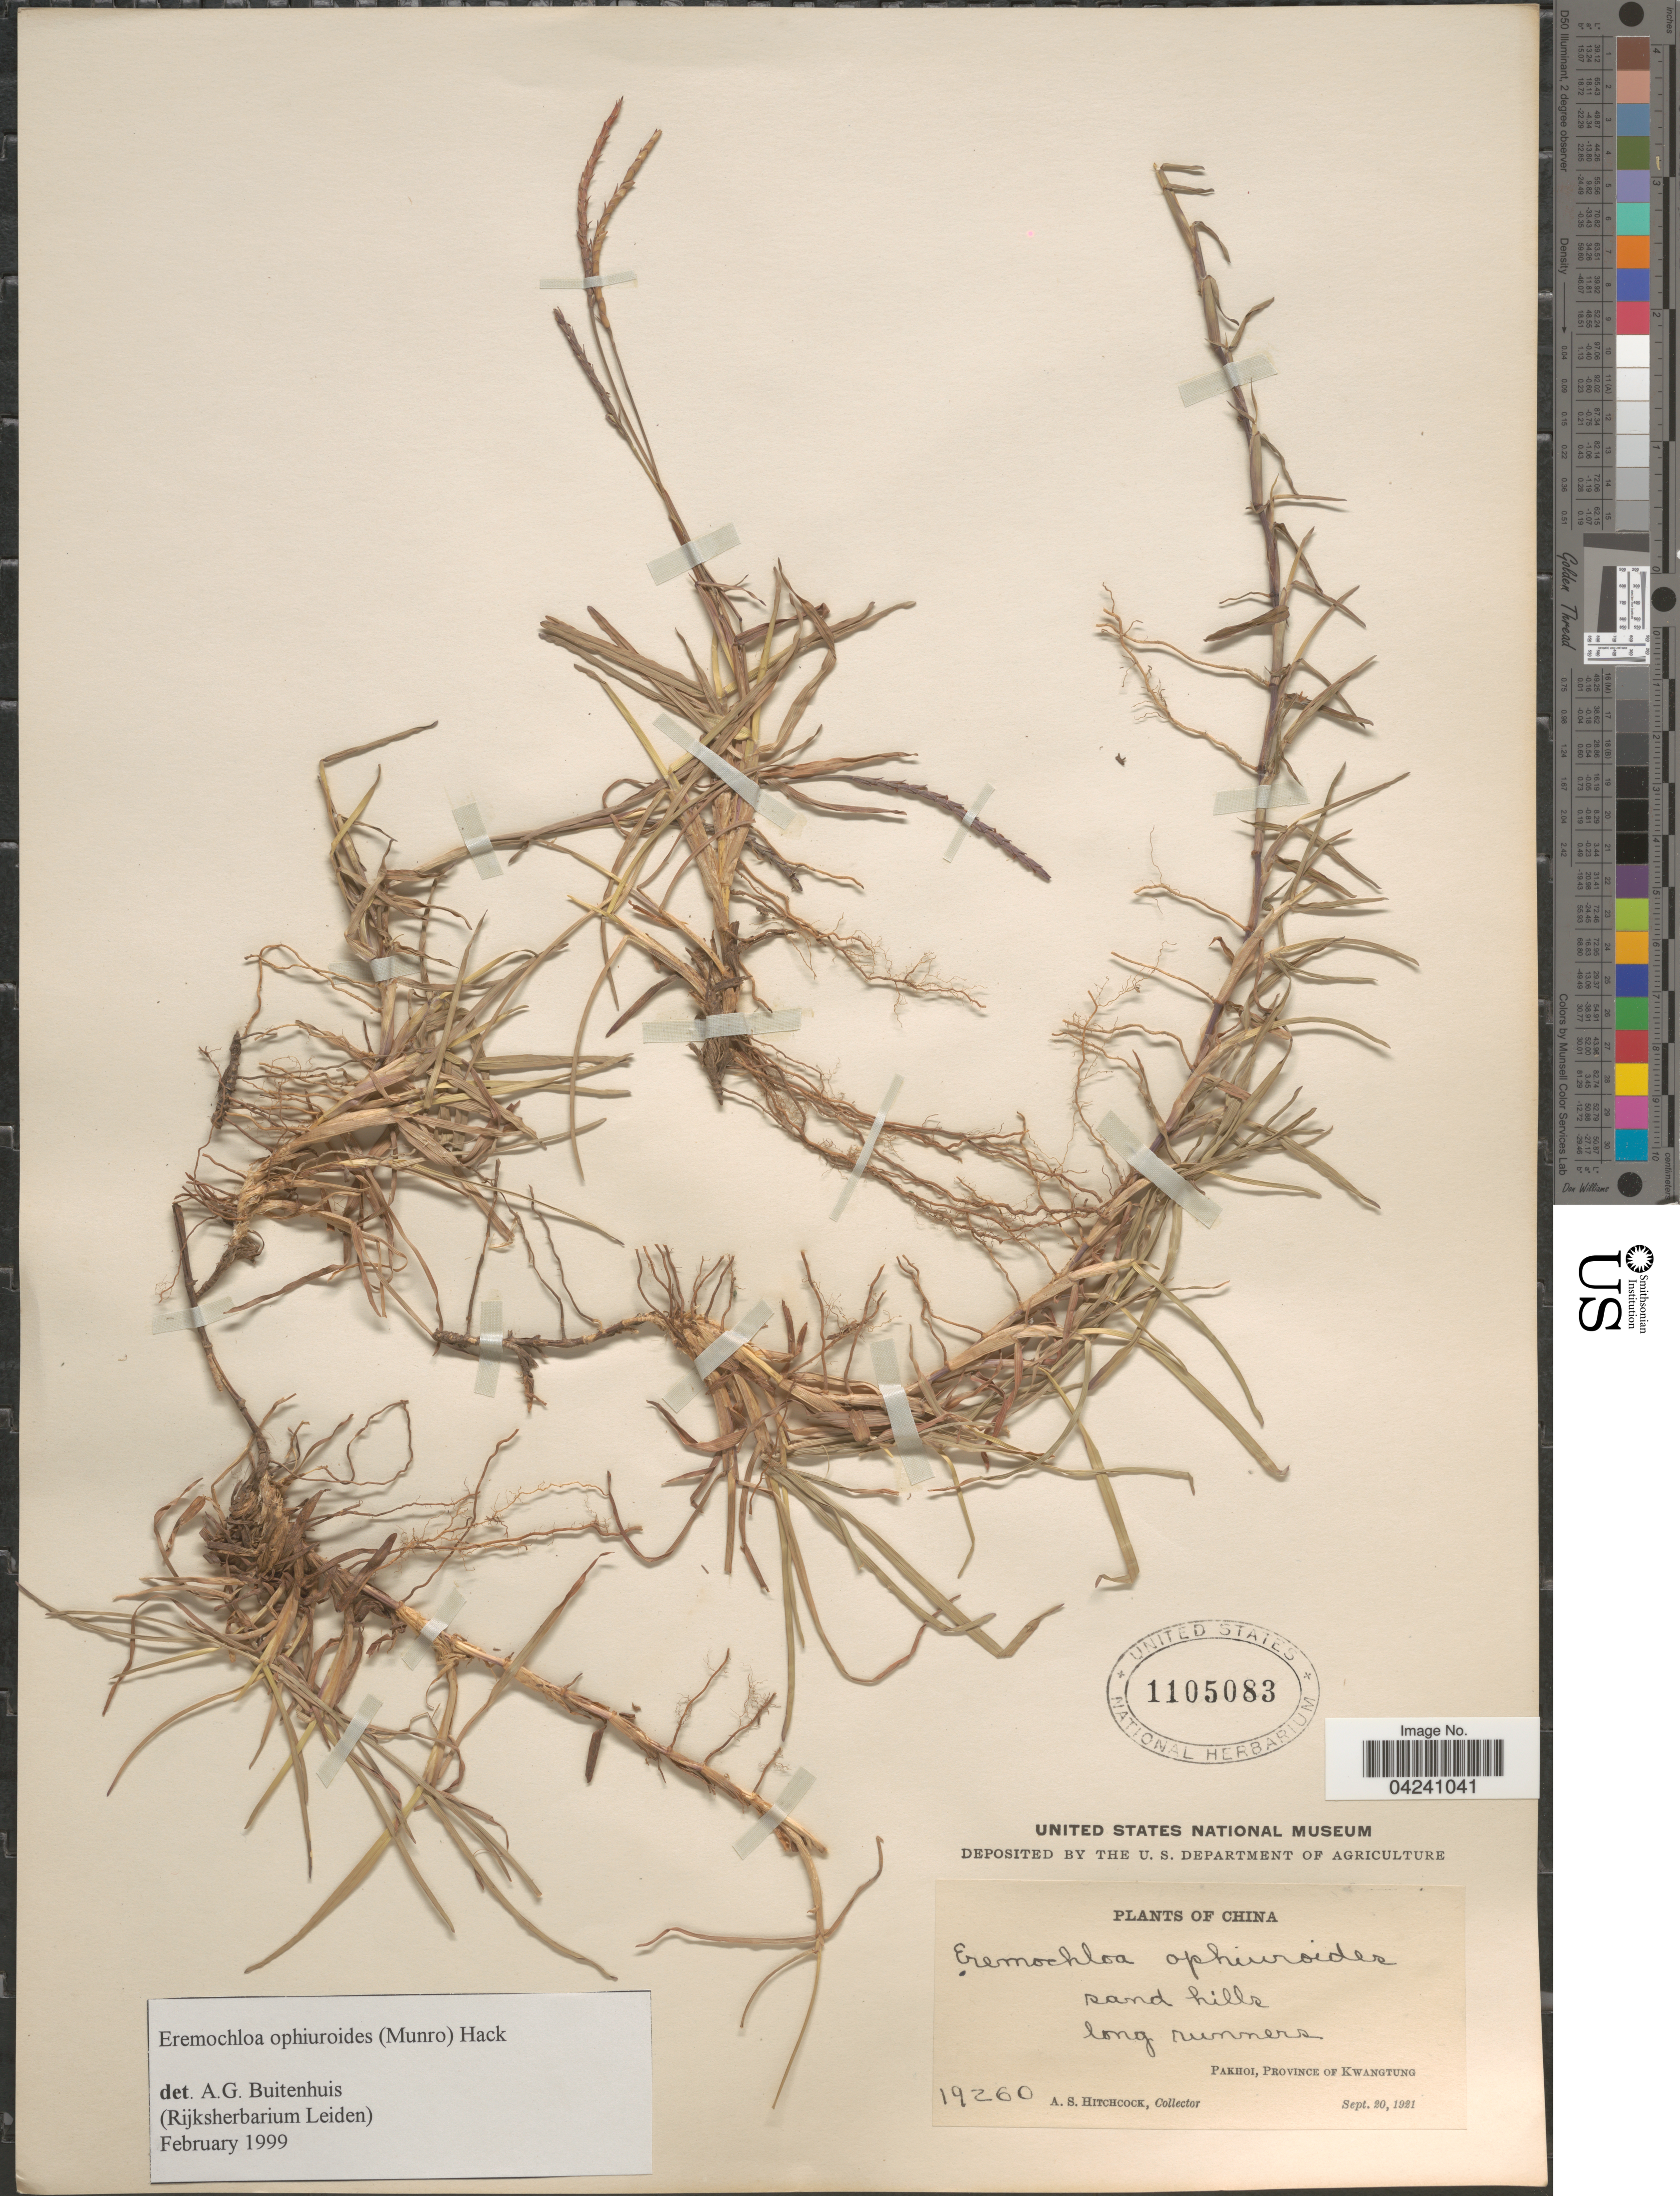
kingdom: Plantae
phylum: Tracheophyta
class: Liliopsida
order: Poales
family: Poaceae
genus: Eremochloa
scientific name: Eremochloa ophiuroides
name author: (Munro) Hack.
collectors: A. S. Hitchcock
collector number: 19260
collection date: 1921-09-20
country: China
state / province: Guangdong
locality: Sand hills long runners. Pakhoi, Province of Kwangtung.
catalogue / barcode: US 1105083